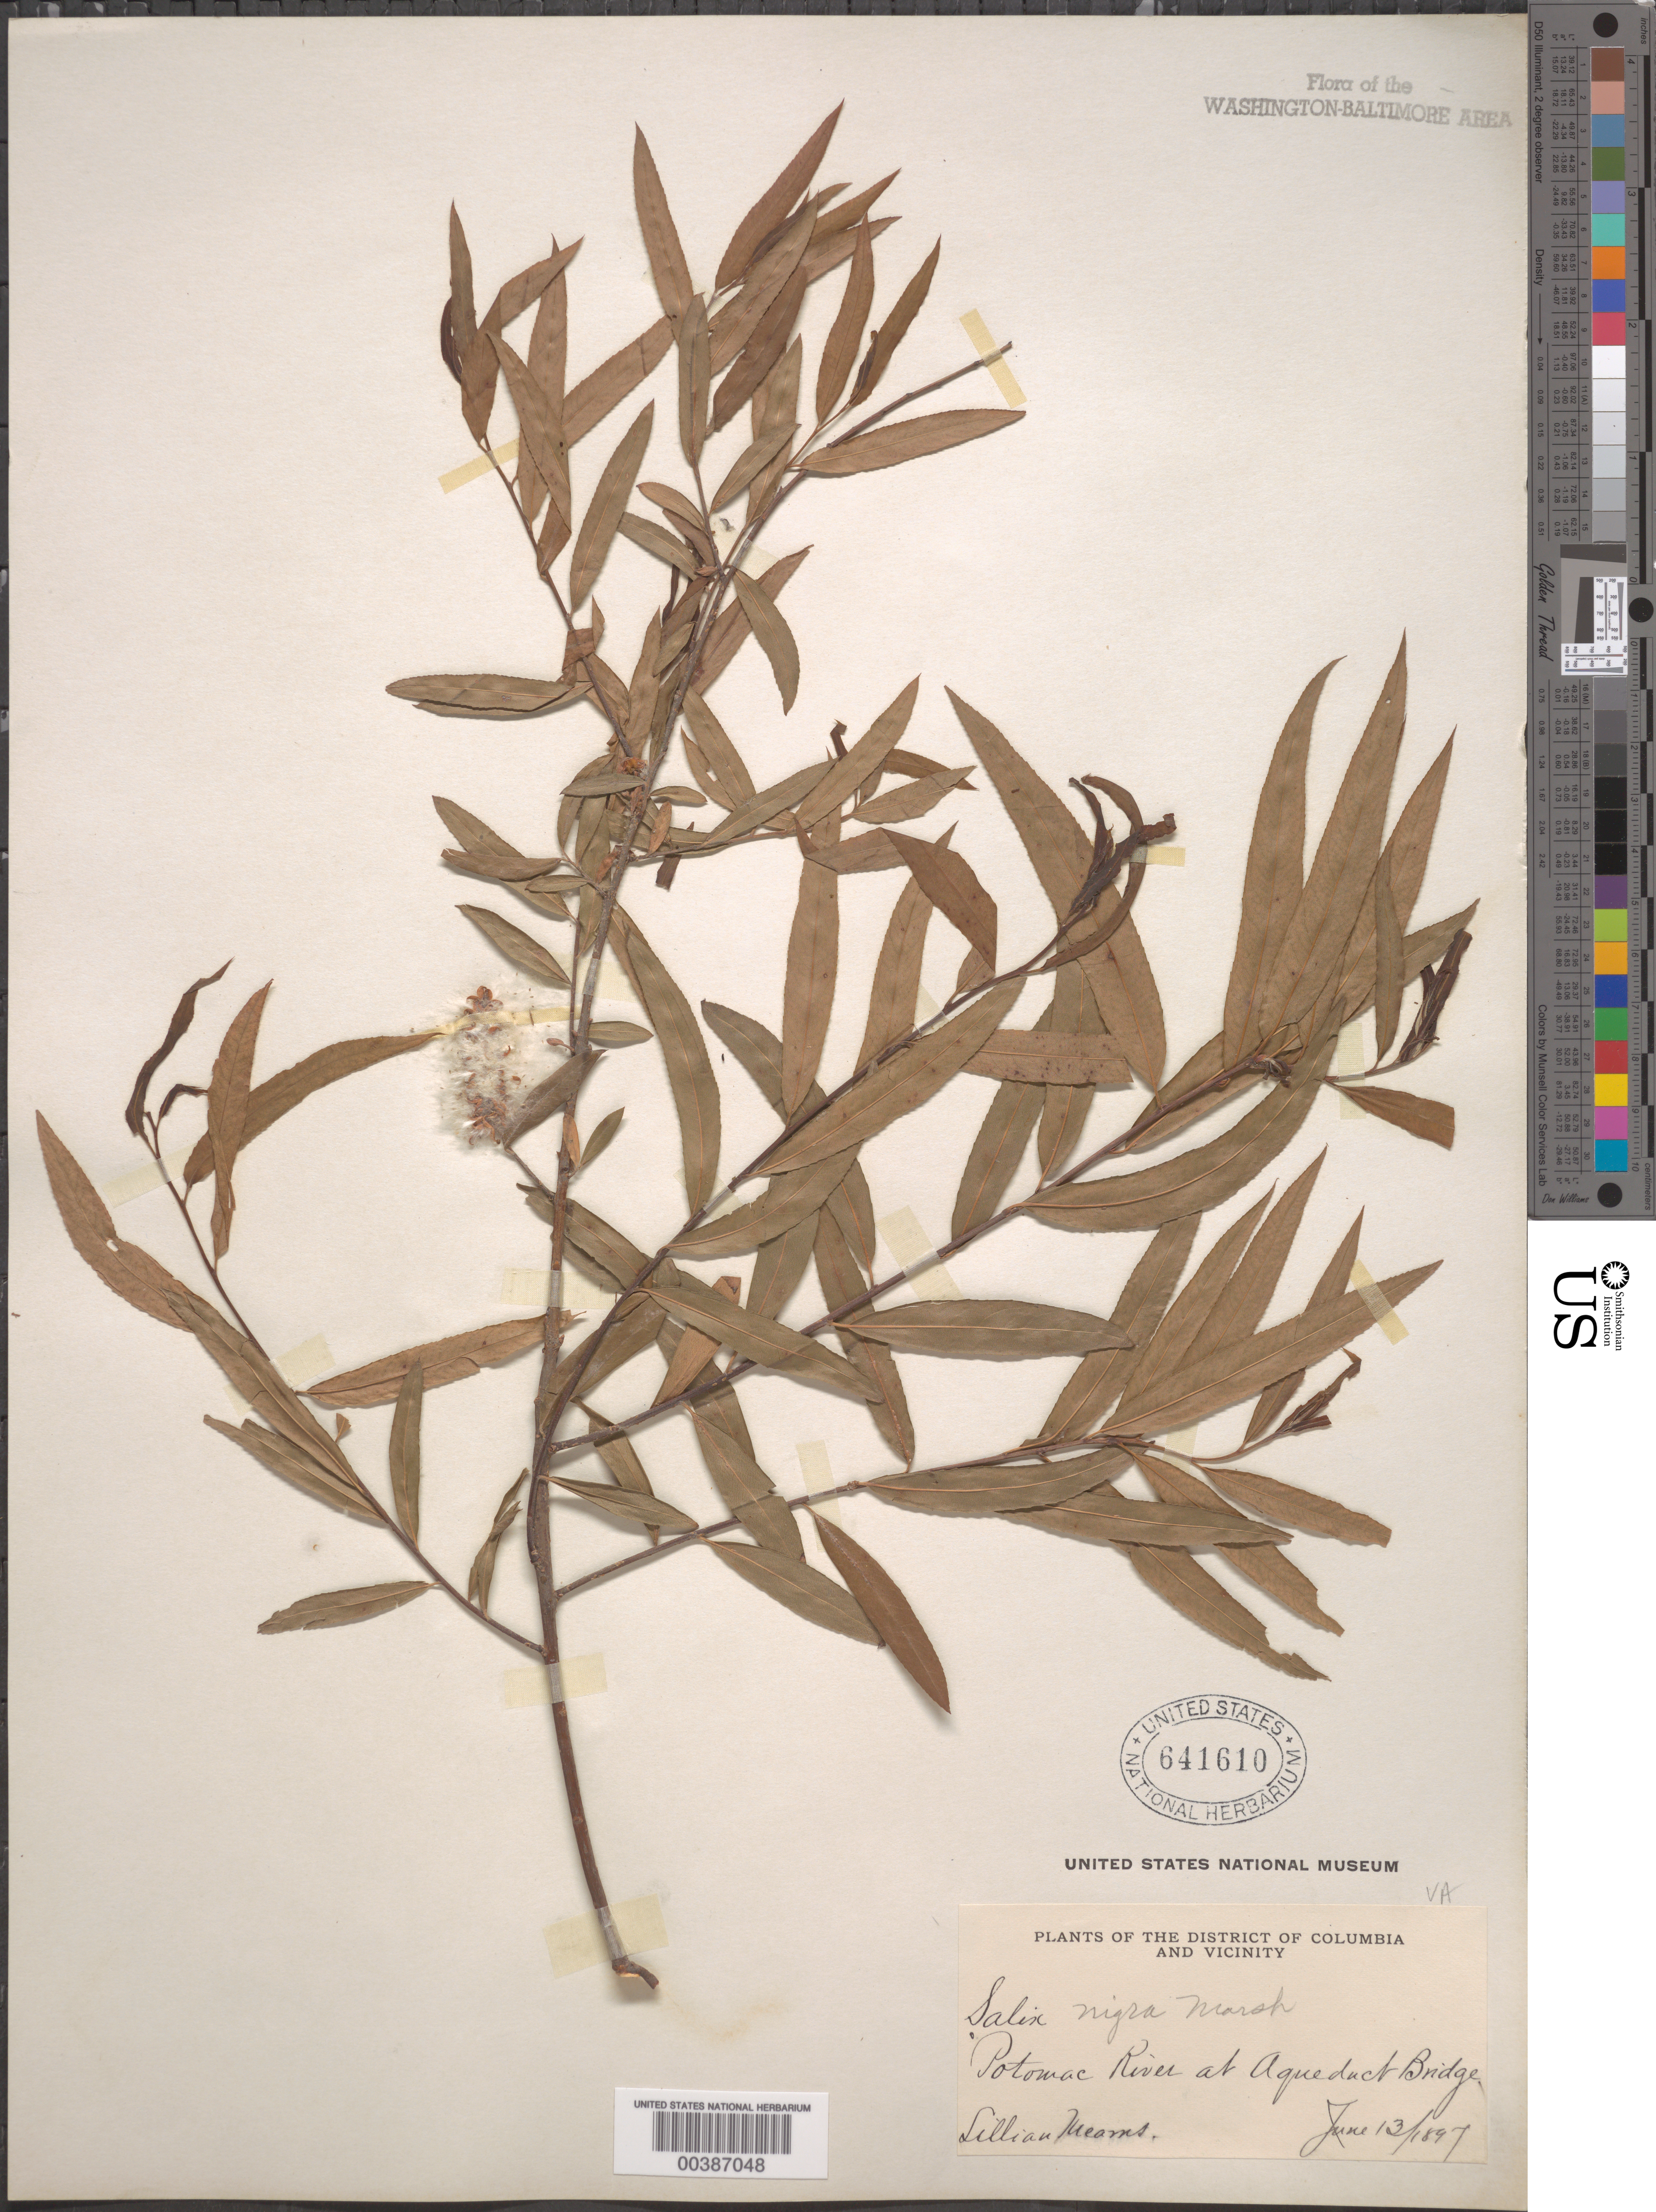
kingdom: Plantae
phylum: Tracheophyta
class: Magnoliopsida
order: Malpighiales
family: Salicaceae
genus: Salix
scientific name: Salix nigra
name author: Marshall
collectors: E. A. Mearns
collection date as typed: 13 Jun 1897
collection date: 1897-06-13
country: United States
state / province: Virginia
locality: Potomac River at Aqueduct Bridge C. and O. Canal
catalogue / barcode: US 641610